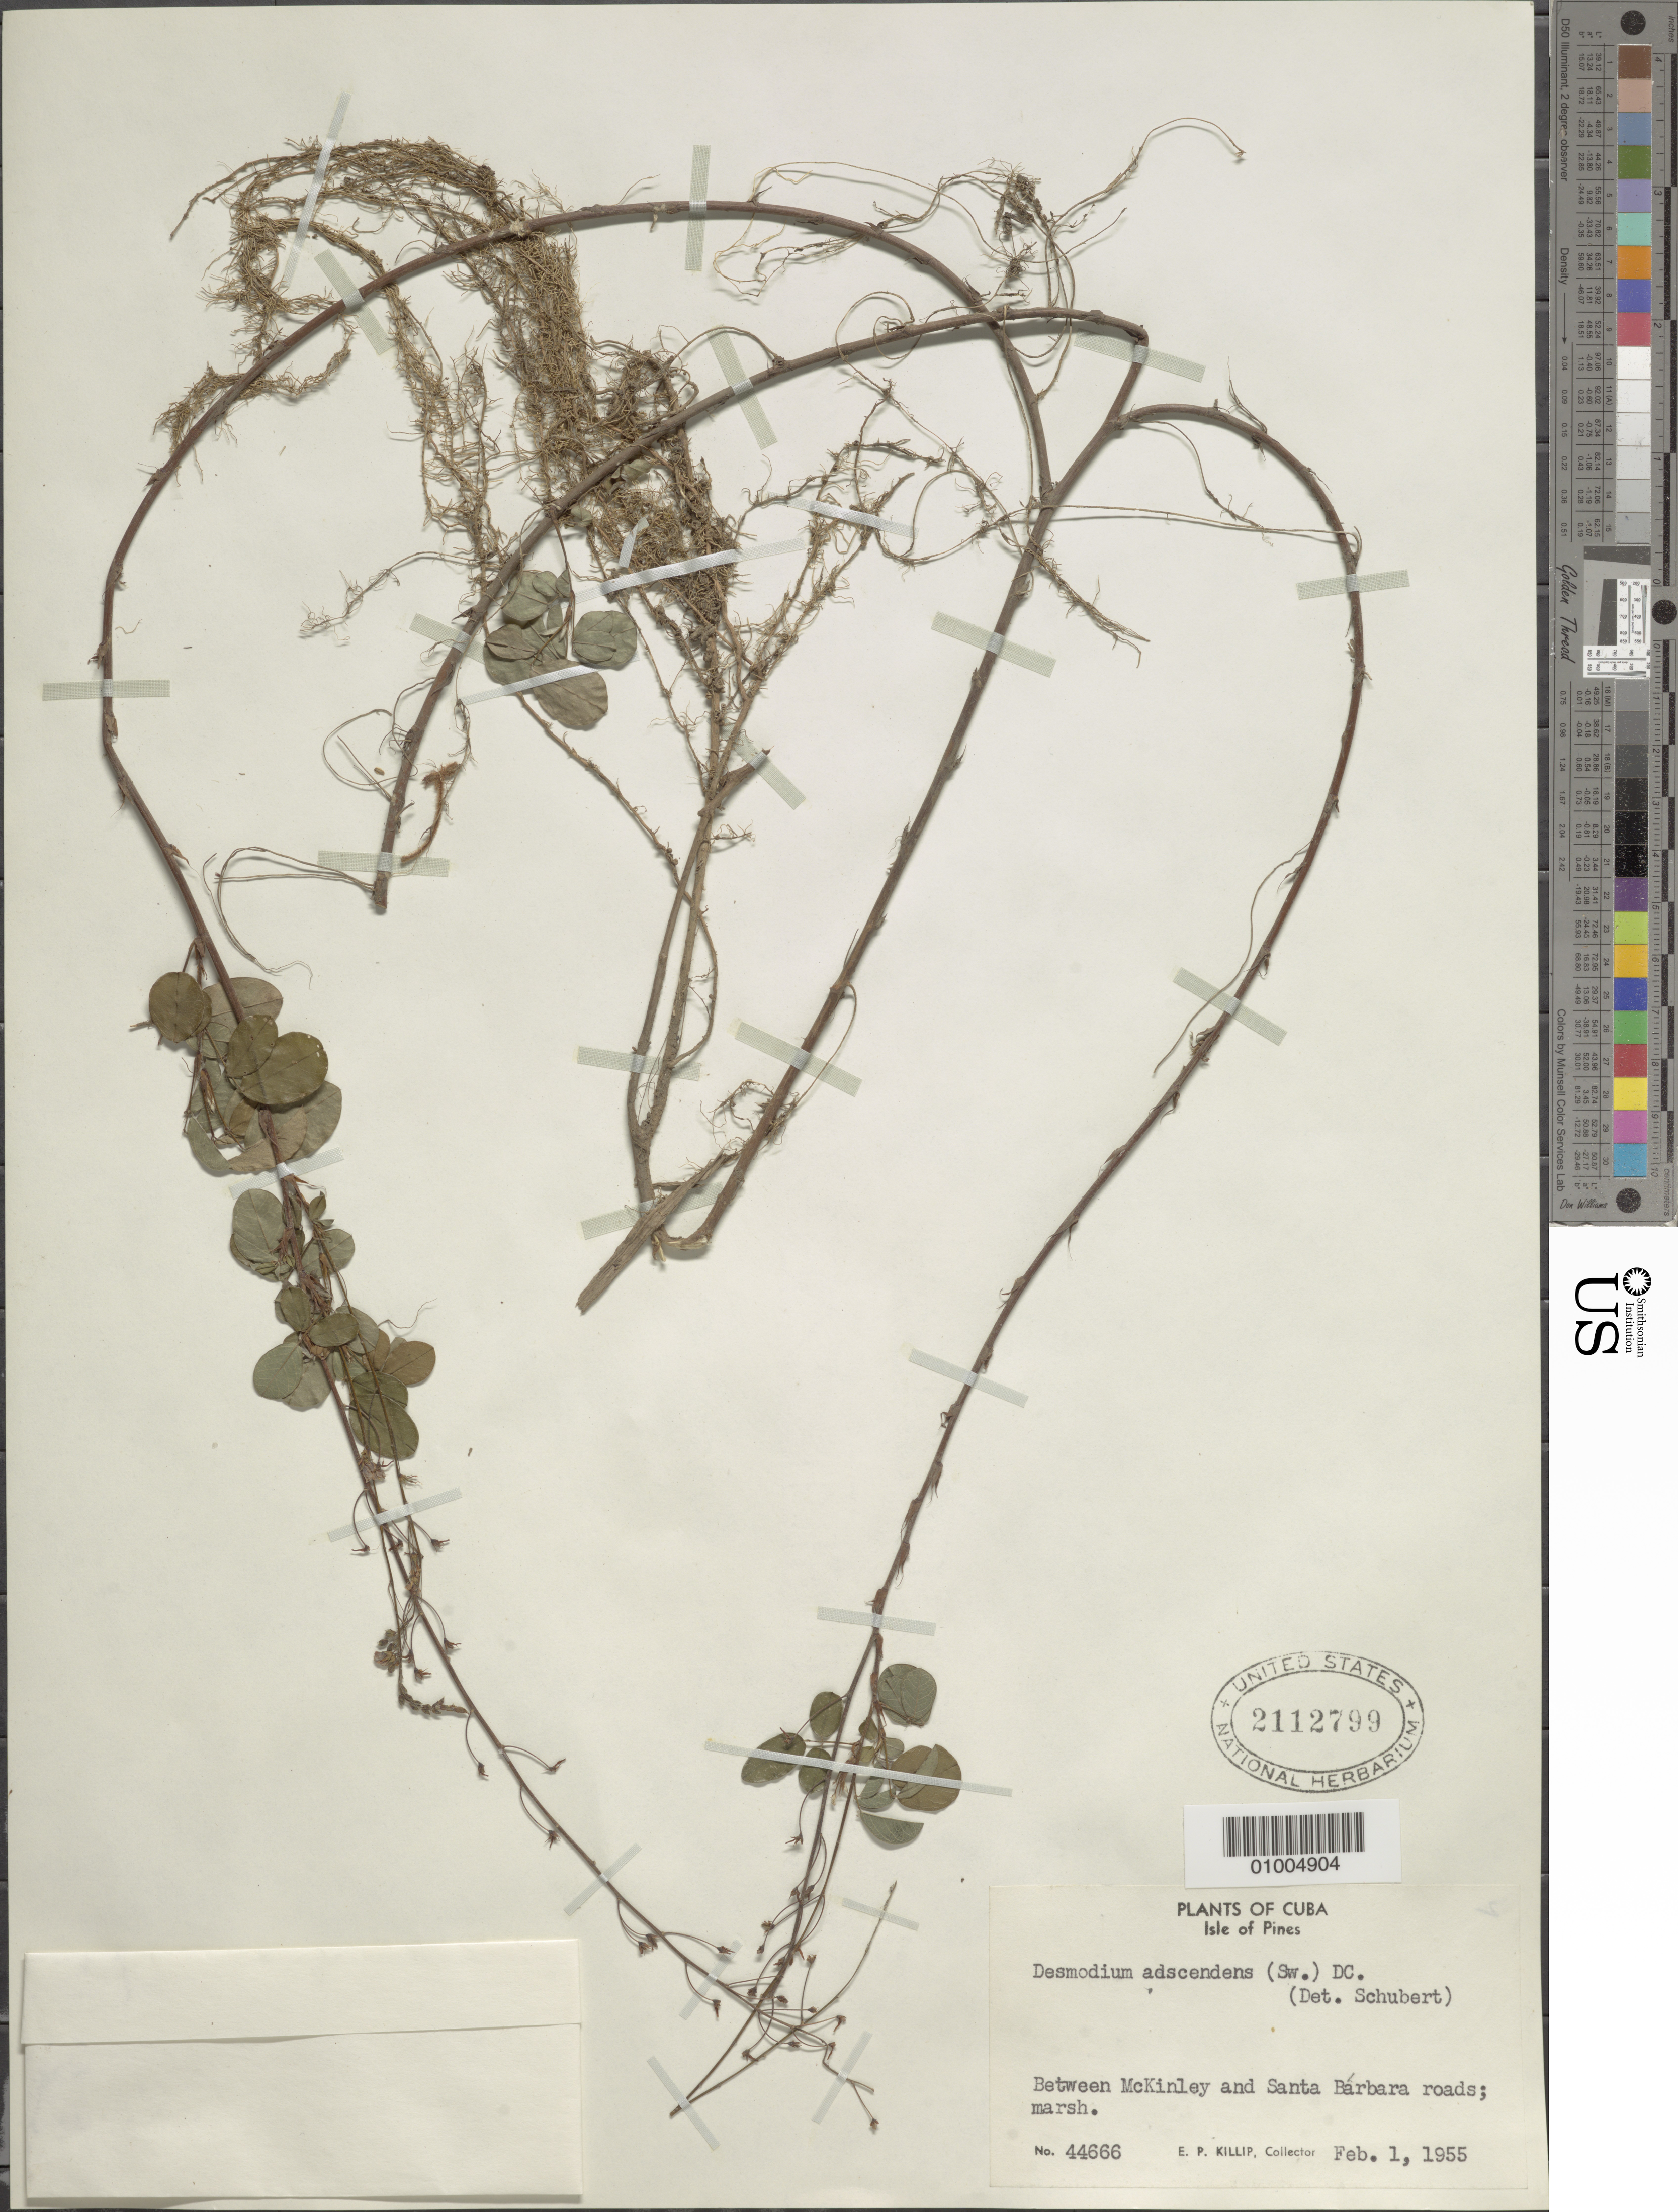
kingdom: Plantae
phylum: Tracheophyta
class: Magnoliopsida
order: Fabales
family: Fabaceae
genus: Grona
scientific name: Grona adscendens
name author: (Sw.) H. Ohashi & K. Ohashi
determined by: Strong, Mark T., (BOT), Smithsonian Institution - National Museum of Natural History (UNITED STATES)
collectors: E. P. Killip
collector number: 44666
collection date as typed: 01 Feb 1955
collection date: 1955-02-01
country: Cuba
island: Isla de la Juventud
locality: Isle of Pines, between McKinley and Santa Barbara roads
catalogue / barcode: US 2112799